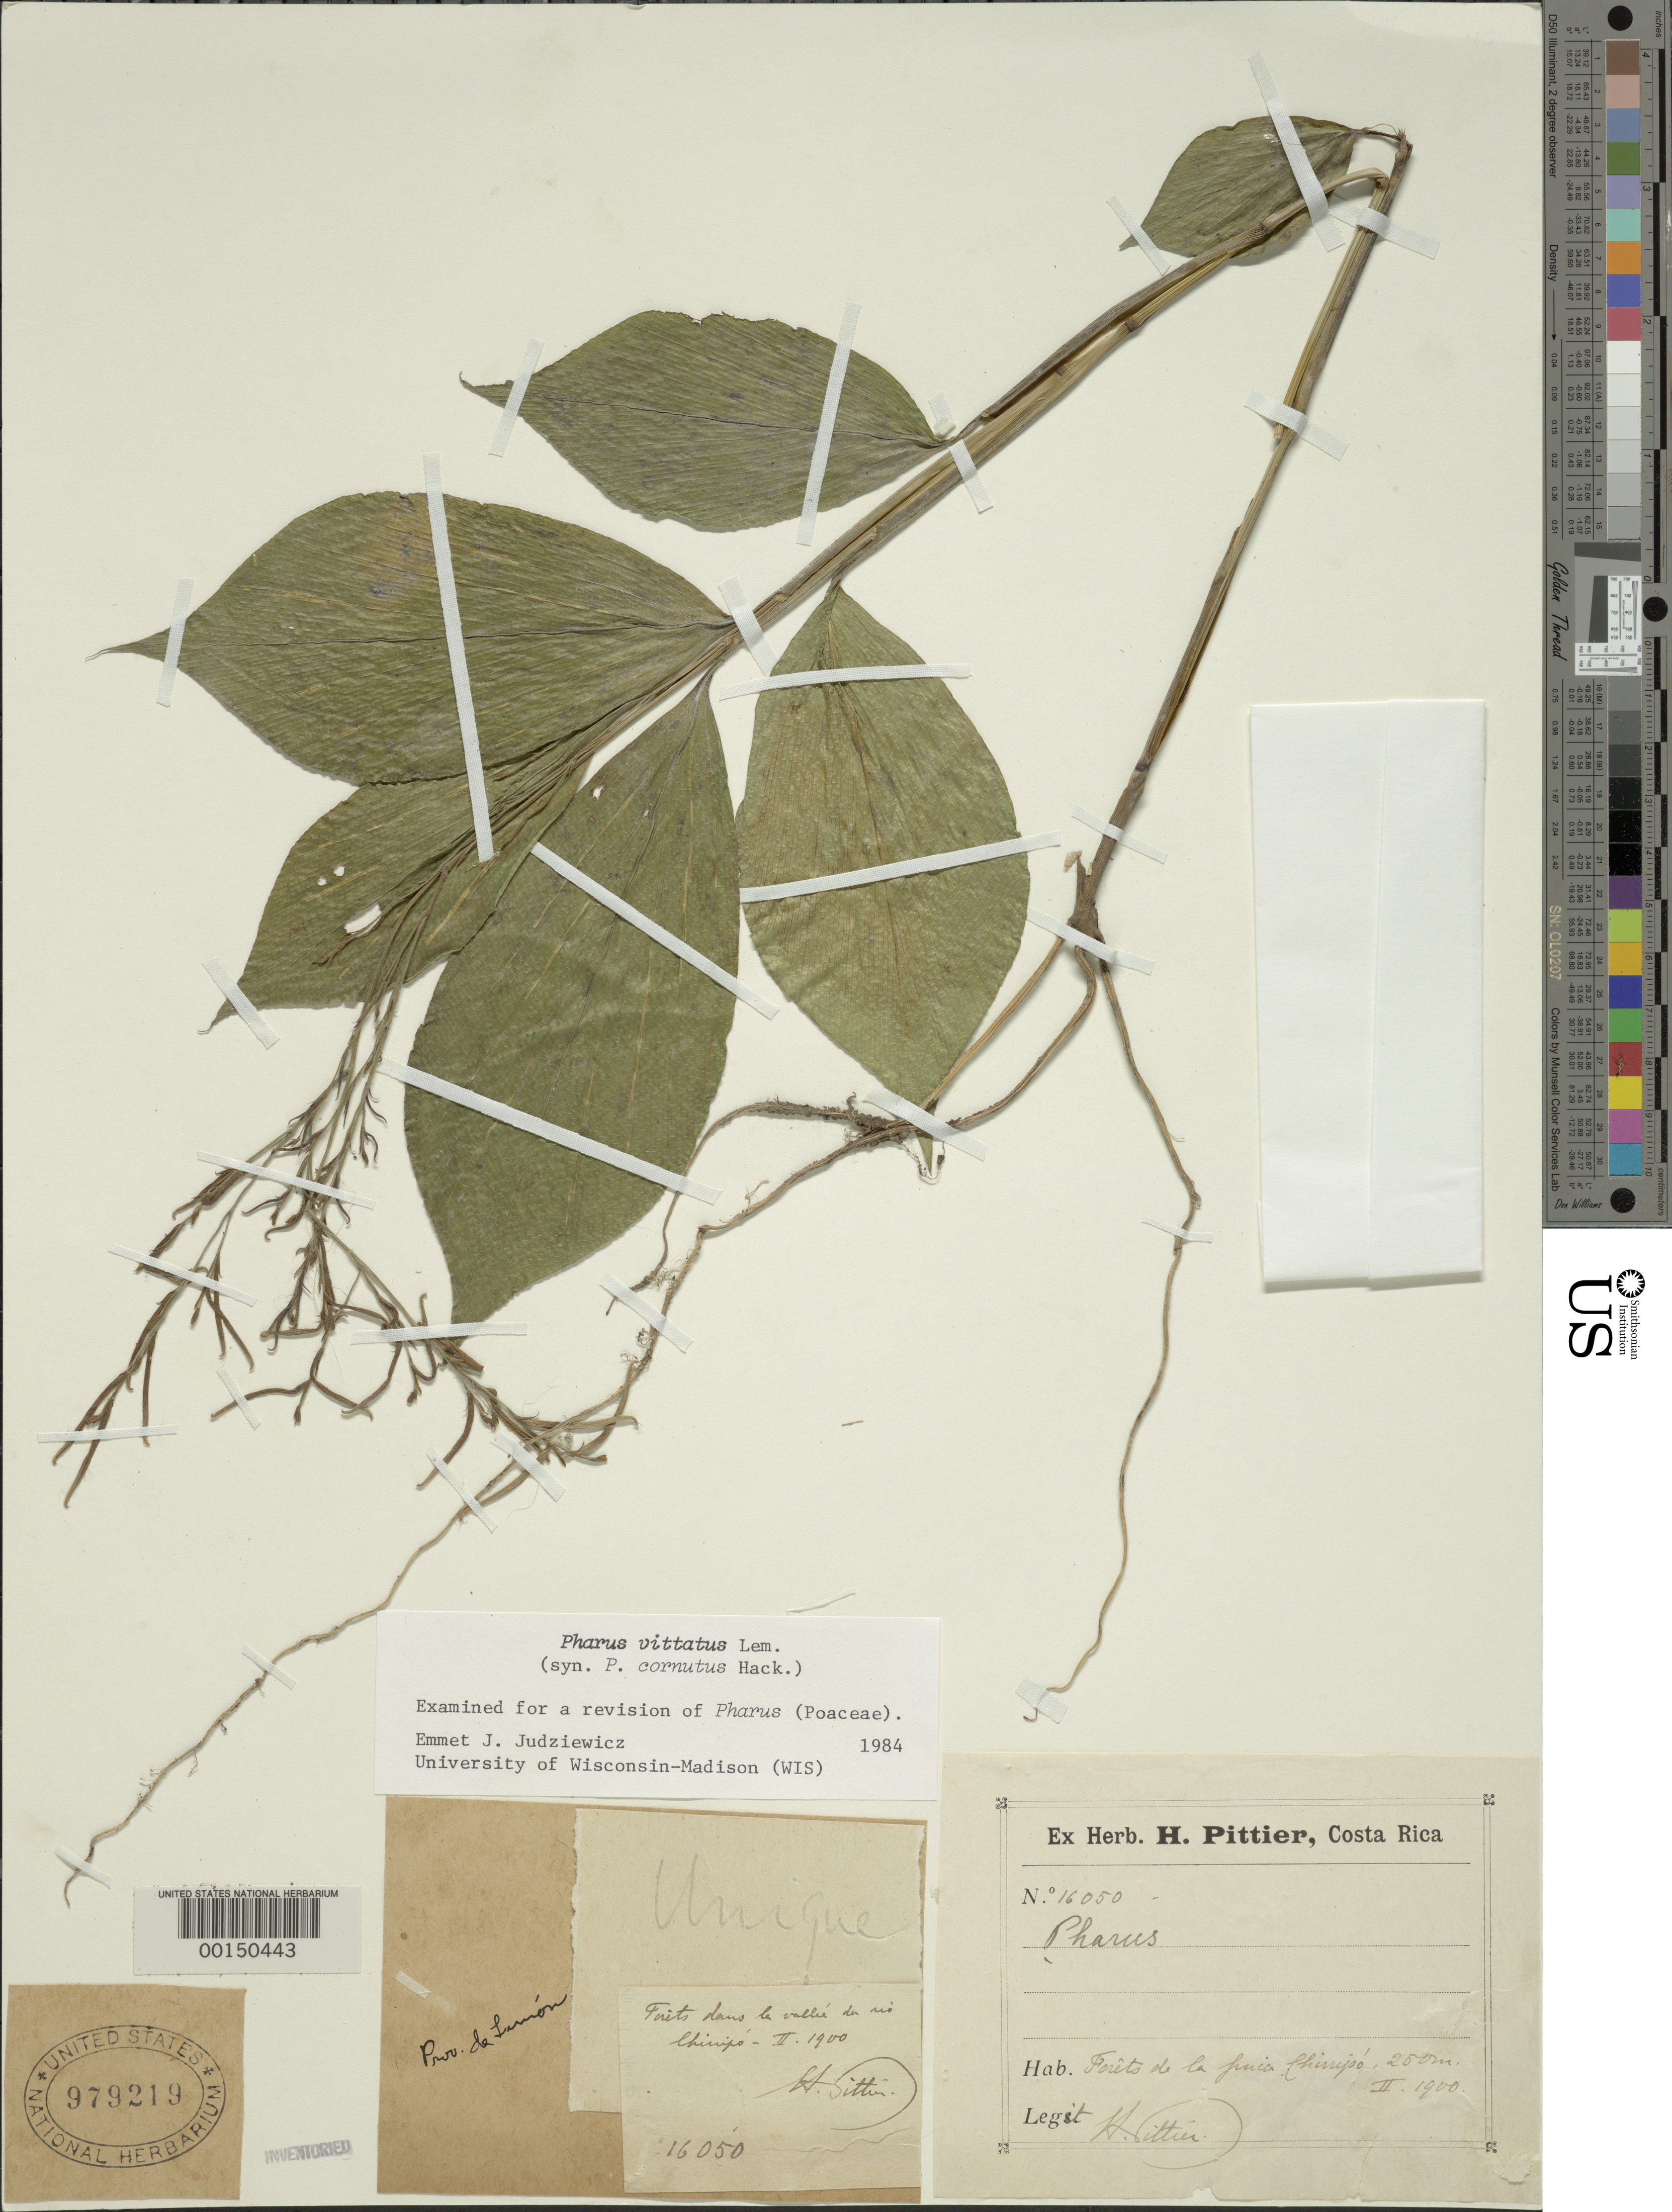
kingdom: Plantae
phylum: Tracheophyta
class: Liliopsida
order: Poales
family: Poaceae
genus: Pharus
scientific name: Pharus vittatus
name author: Lem.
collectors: H. F. Pittier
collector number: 16050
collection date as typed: Feb 1900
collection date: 1900-02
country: Costa Rica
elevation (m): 250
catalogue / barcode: US 979219